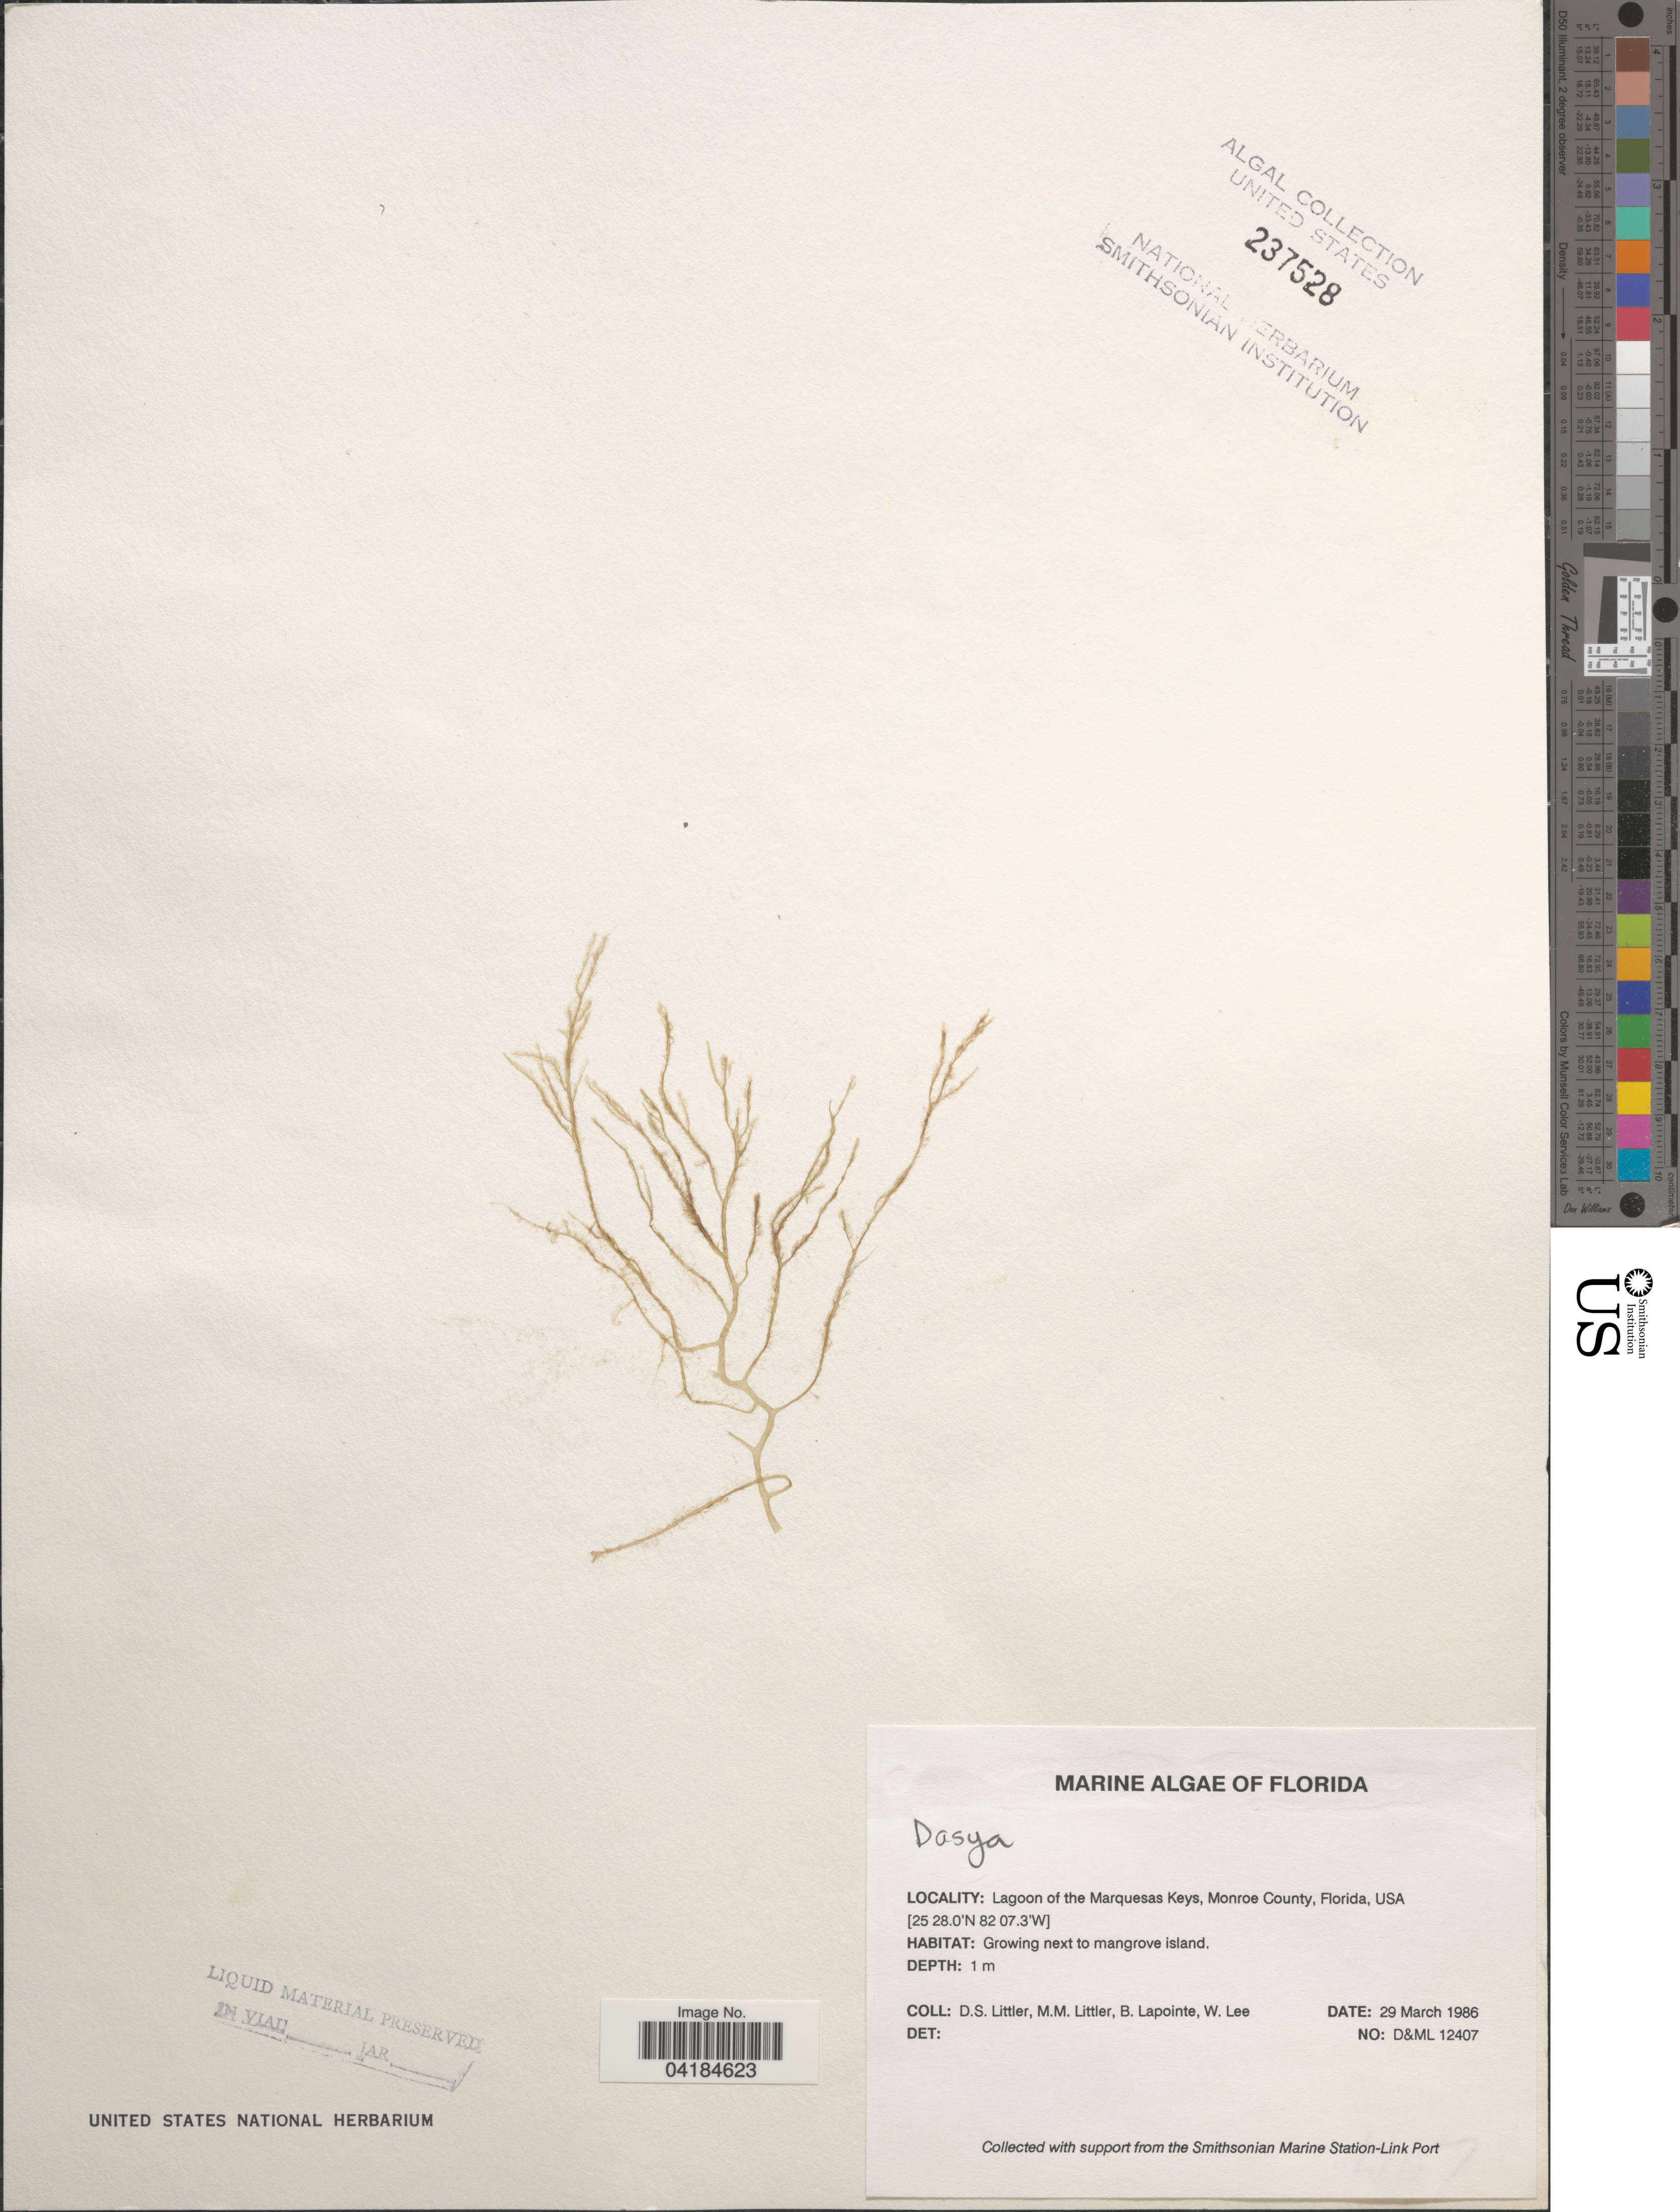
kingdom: Plantae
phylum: Rhodophyta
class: Florideophyceae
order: Ceramiales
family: Dasyaceae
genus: Dasya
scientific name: Dasya sp.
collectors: D. S. Littler, B. Lapointe & W. Lee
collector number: D&ML12407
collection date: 1986-03-29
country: United States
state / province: Florida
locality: Lagoon of the Marquesas Keys, Monroe County.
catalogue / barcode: US 237528